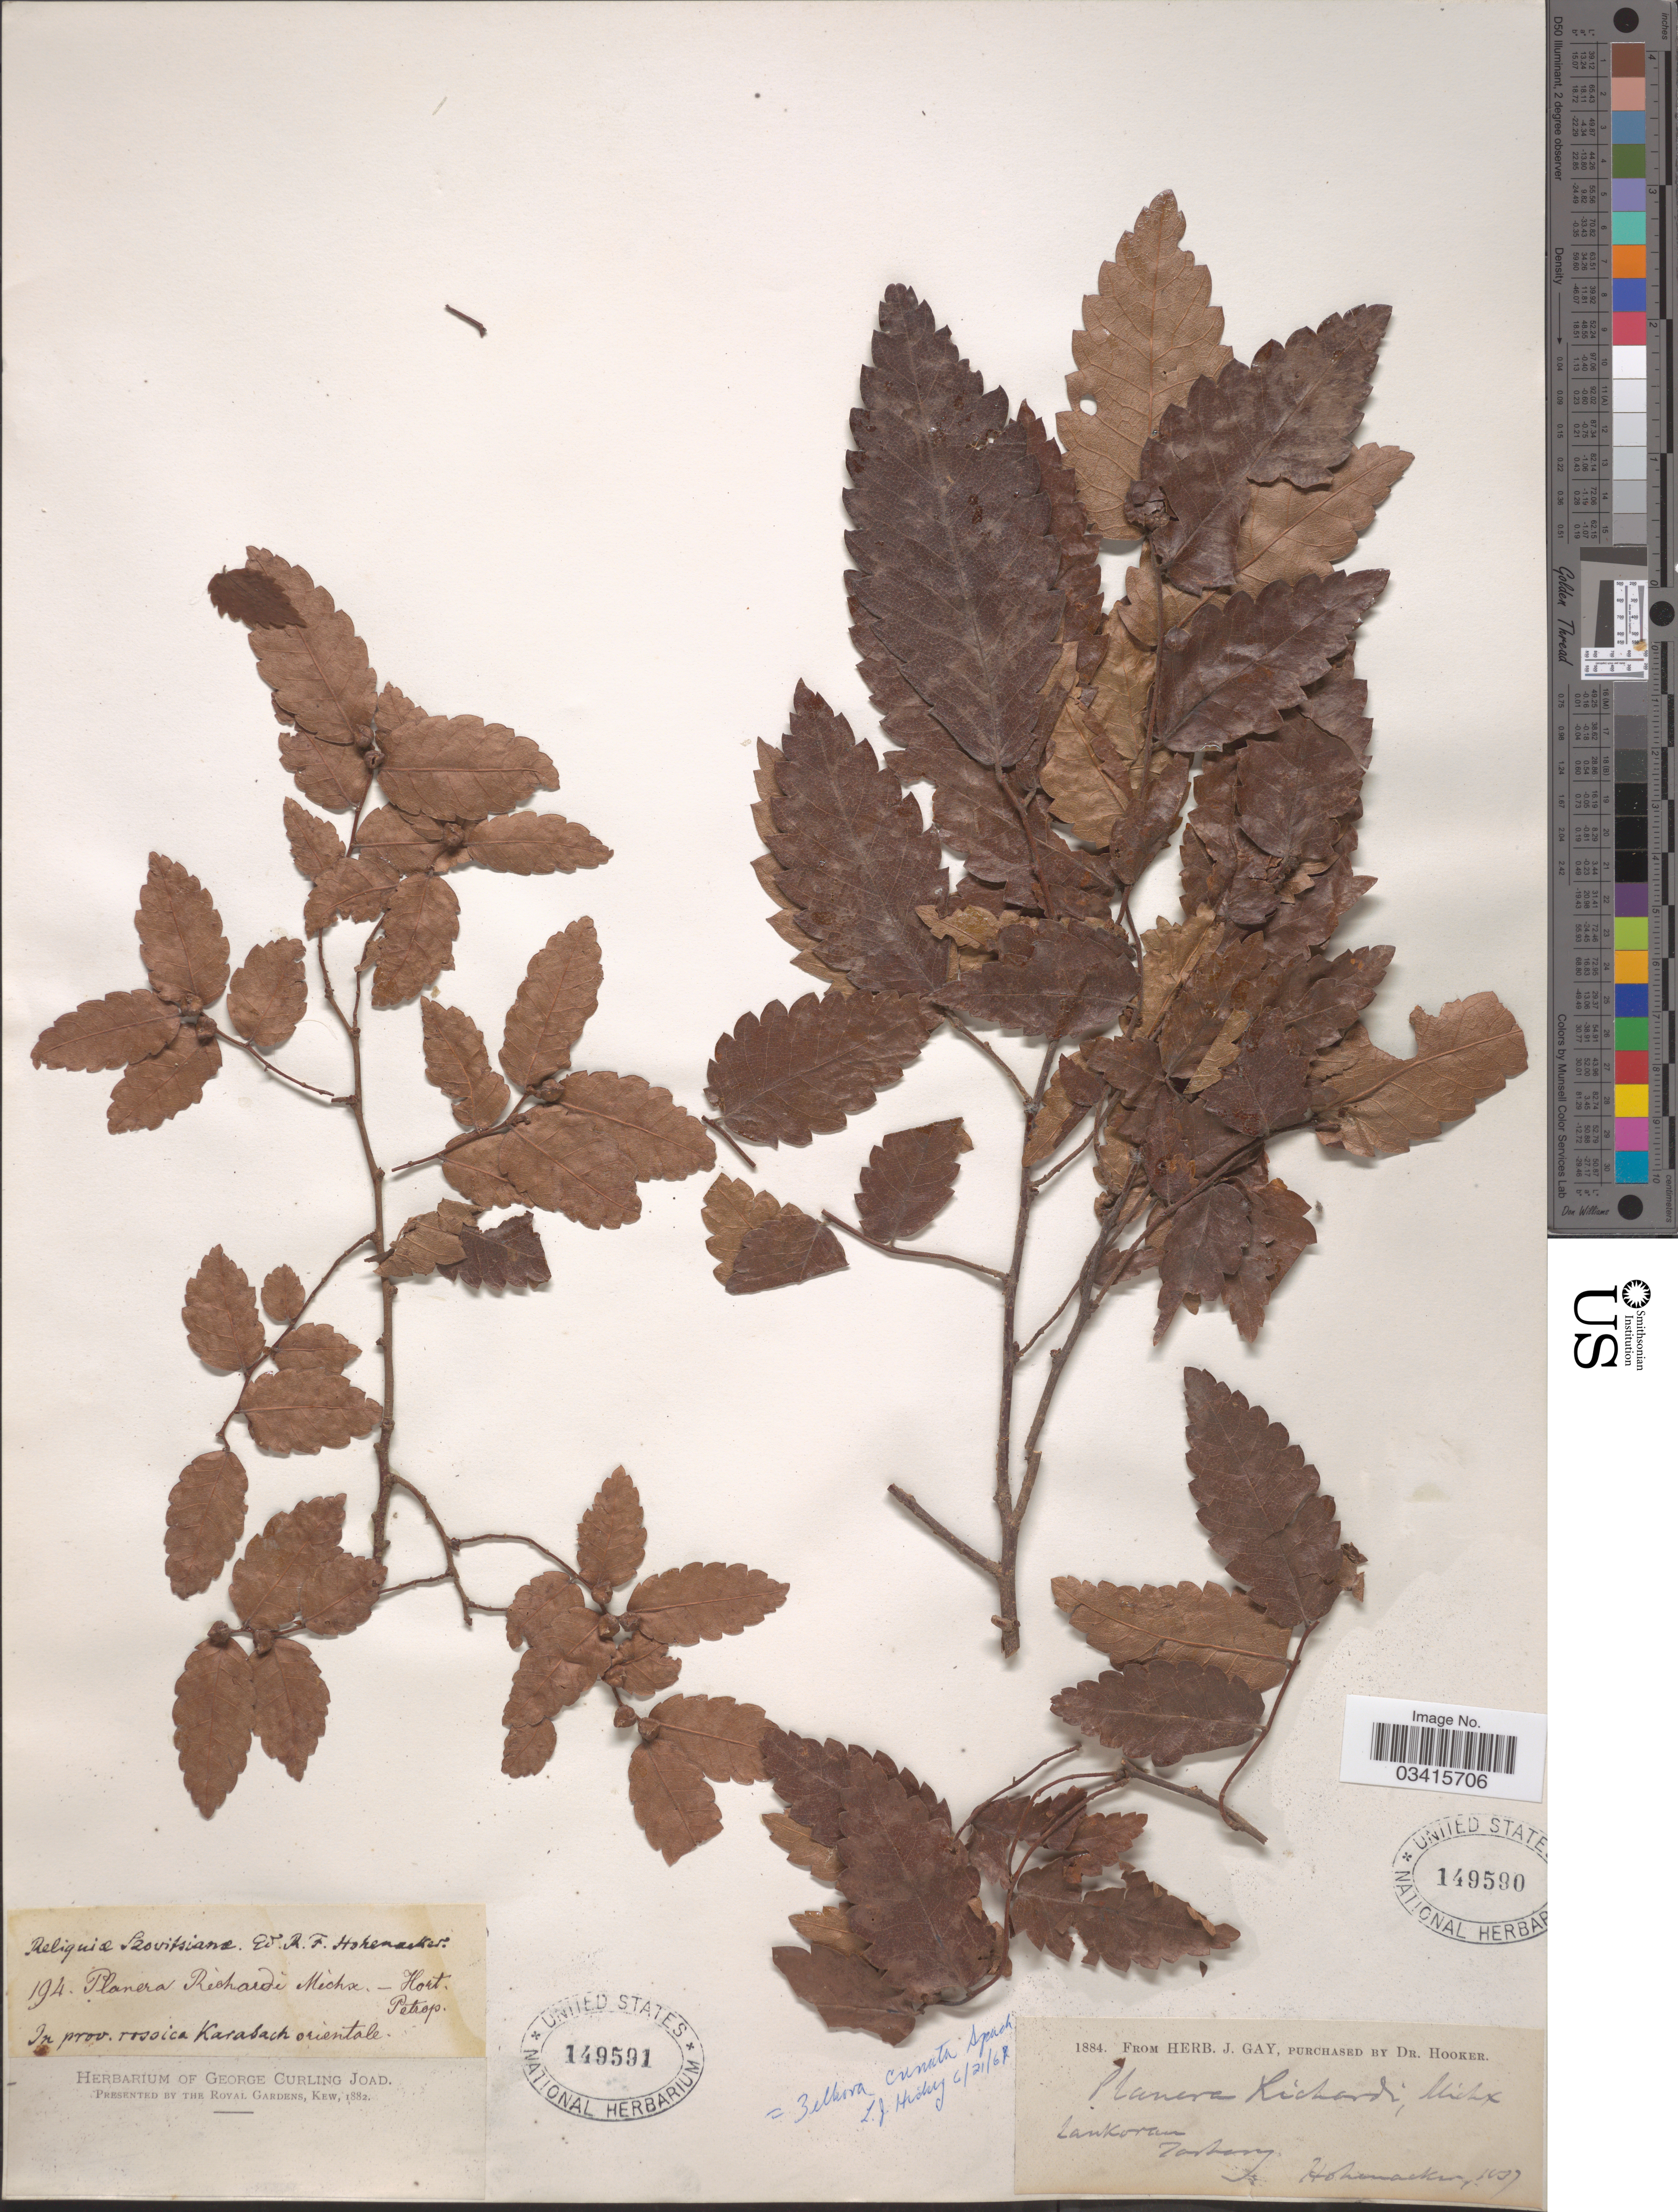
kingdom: Plantae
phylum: Tracheophyta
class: Magnoliopsida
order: Rosales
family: Ulmaceae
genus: Zelkova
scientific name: Zelkova crenata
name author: Spach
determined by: Hickey, Leo J., Curator (YU), Yale University (UNITED STATES)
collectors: R. F. Hohenacker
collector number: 194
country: Azerbaijan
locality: In prov. rosoica Karabach orientale.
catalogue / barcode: US 149591-2